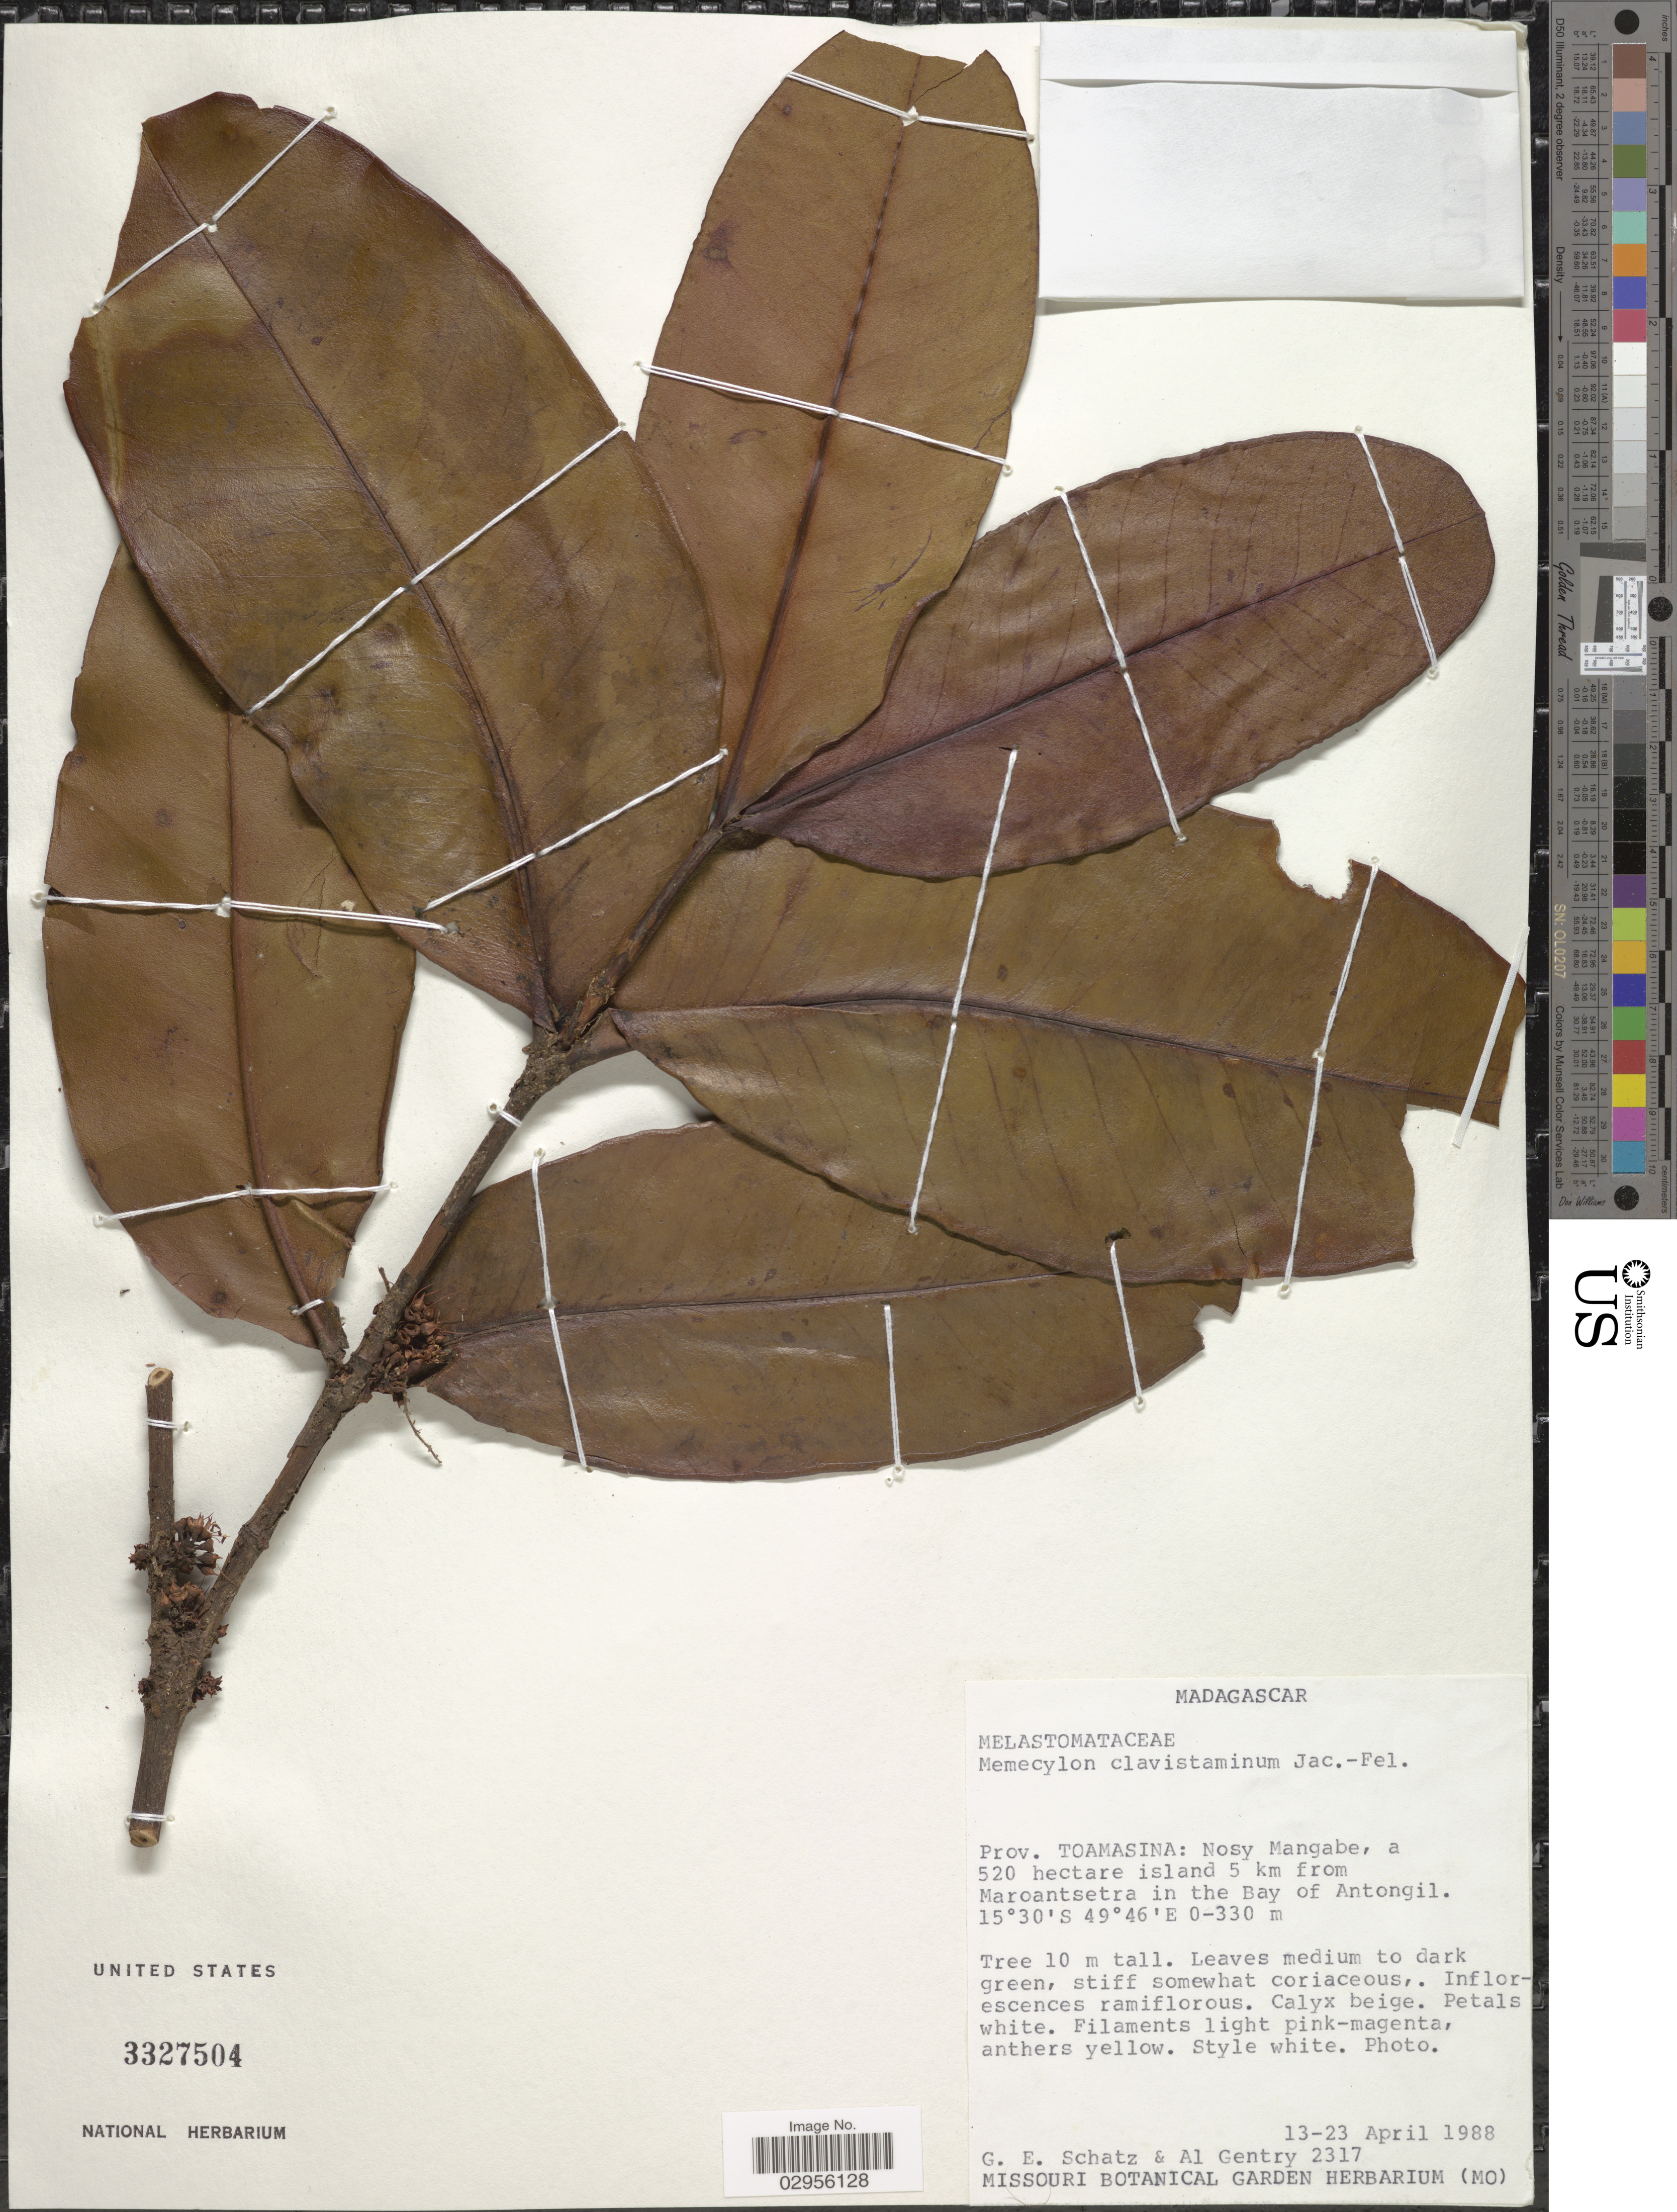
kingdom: Plantae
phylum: Tracheophyta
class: Magnoliopsida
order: Myrtales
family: Melastomataceae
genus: Memecylon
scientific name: Memecylon clavistaminum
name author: Jacq.-Fél.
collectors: G. Schatz & A. H. Gentry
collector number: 2317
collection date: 1988-04-13/1988-04-23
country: Madagascar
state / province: Analanjirofo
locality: Nosy Mangabe, a 520 hectare island 5 km from Maroantsetra in the Bay of Antongil.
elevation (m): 0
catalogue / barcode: US 3327504